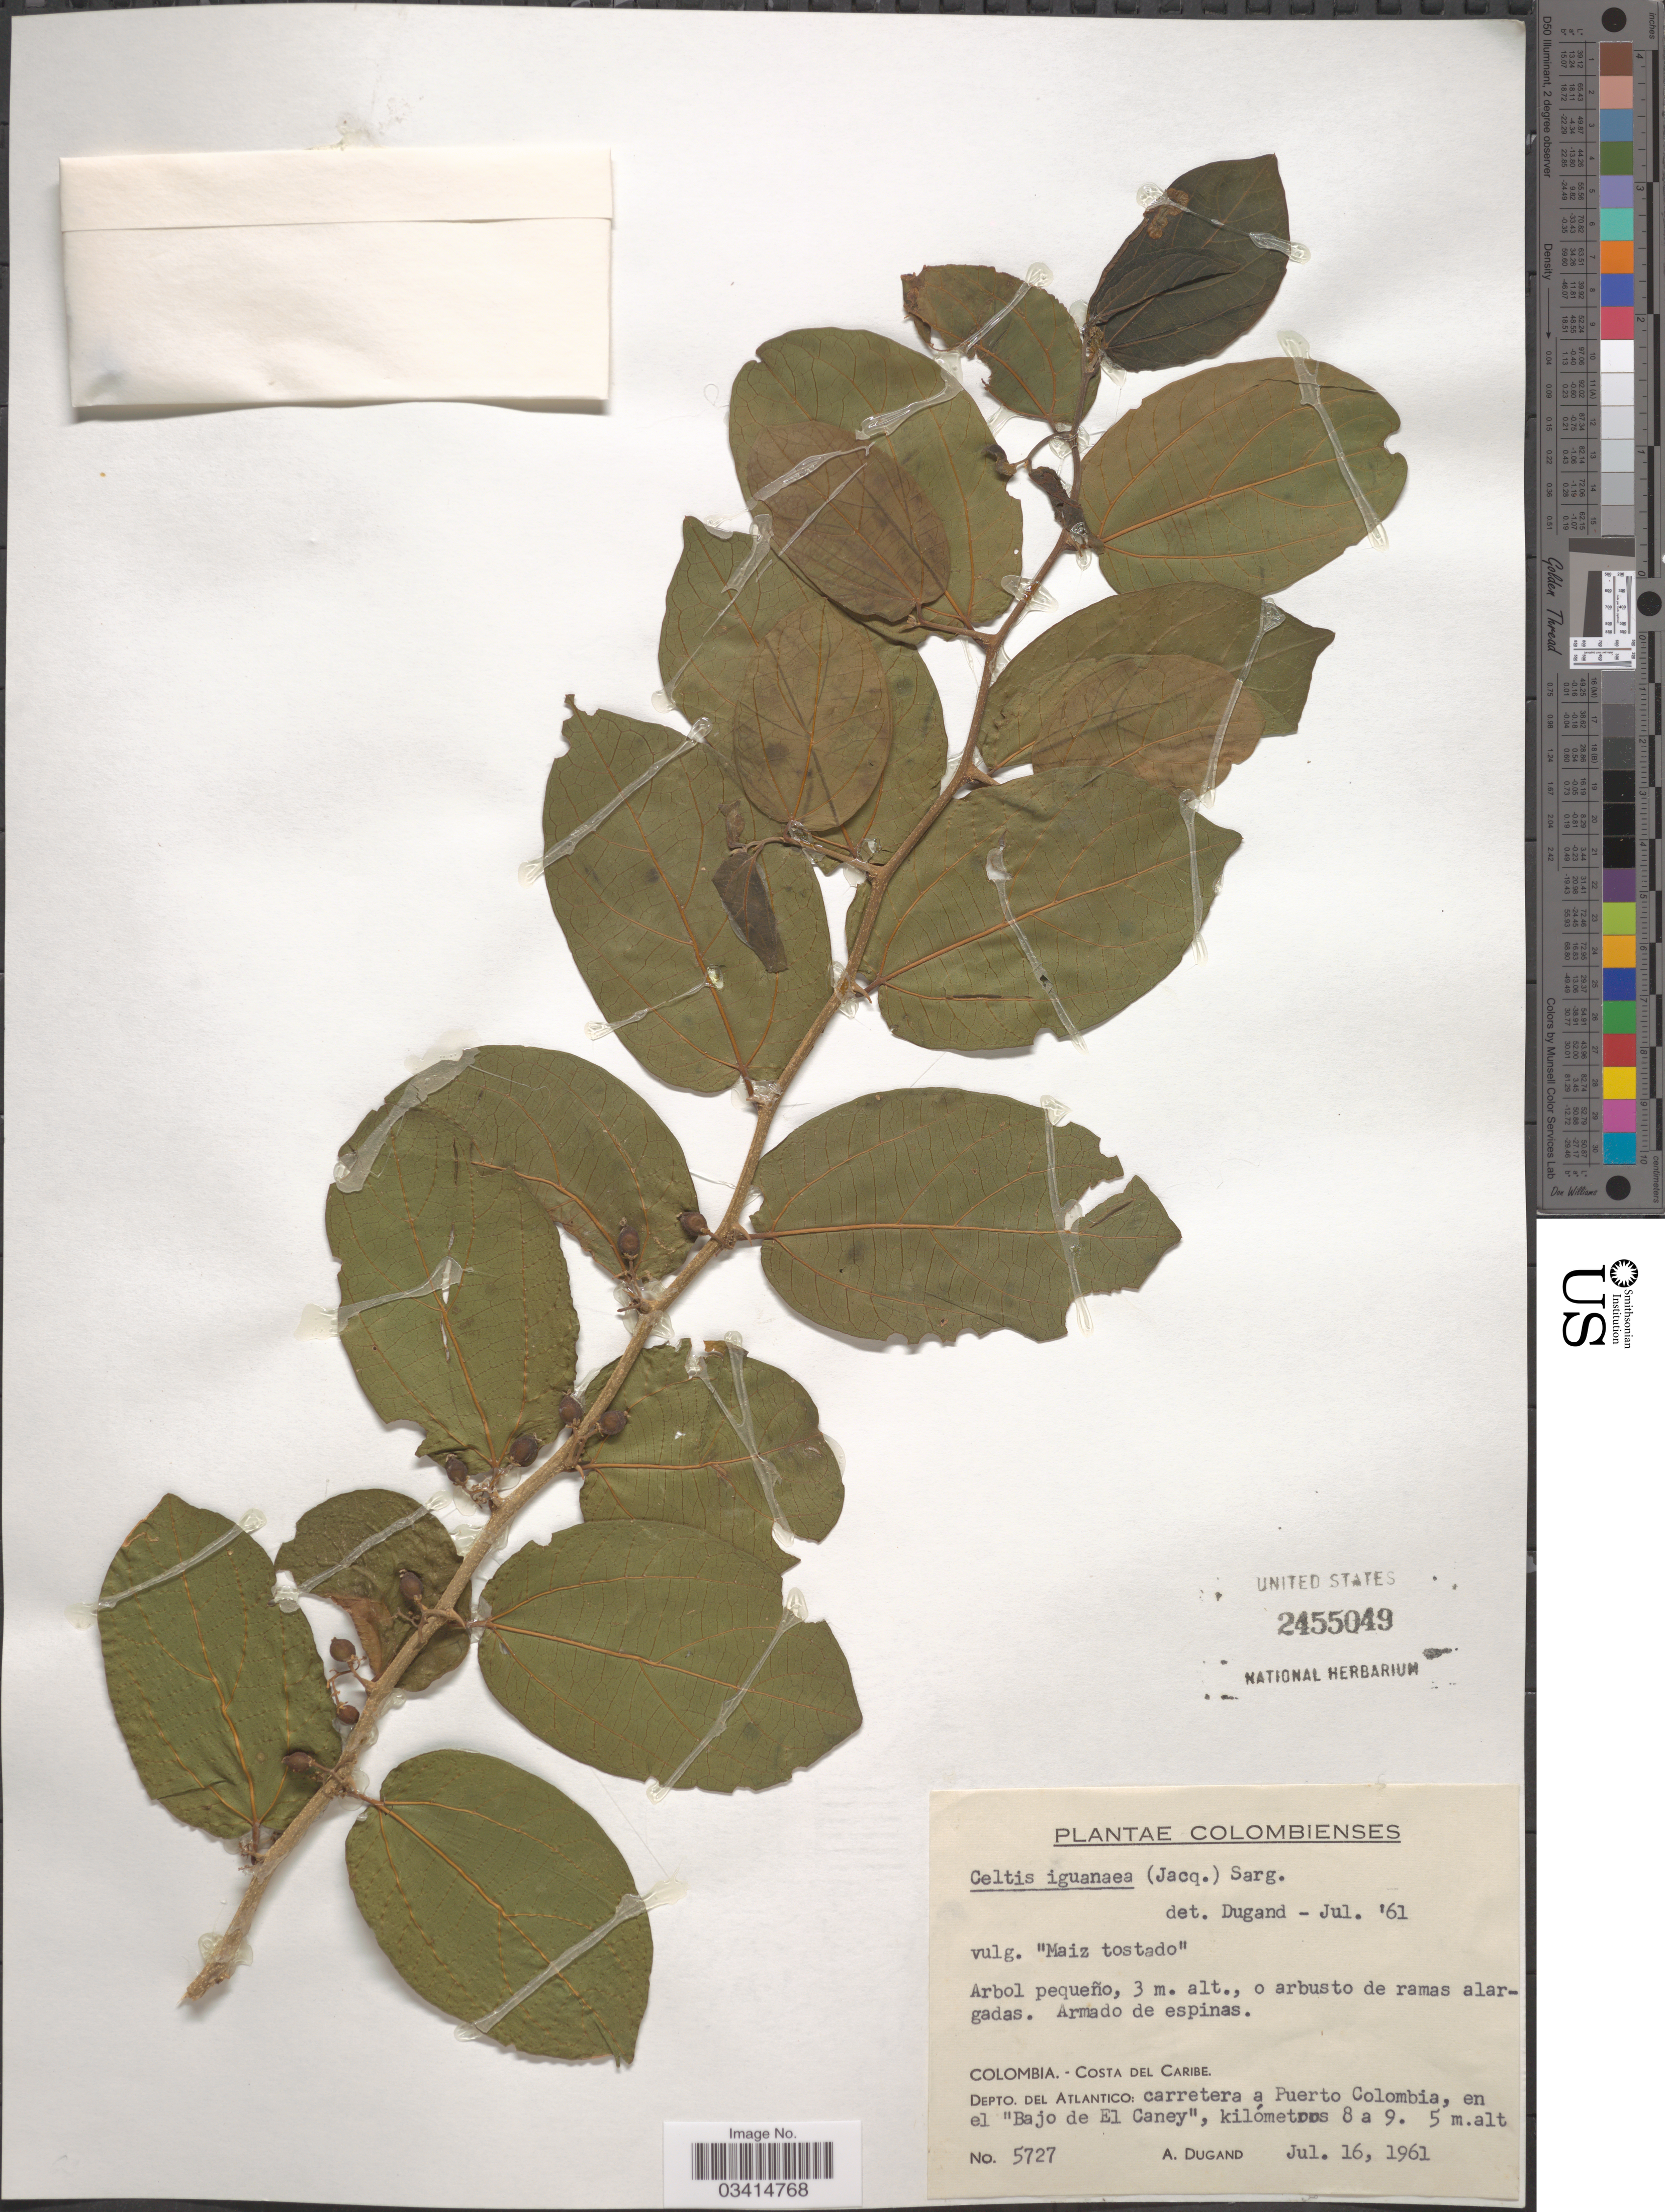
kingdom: Plantae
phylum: Tracheophyta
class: Magnoliopsida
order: Rosales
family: Cannabaceae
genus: Celtis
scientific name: Celtis iguanaea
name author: (Jacq.) Sarg.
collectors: A. Dugand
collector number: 5727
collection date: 1961-07-16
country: Colombia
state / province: Atlántico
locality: Costa Del Caribe. Depto. Del Atlantico: carretera a Puerto Colombia, en el "Bajo de El Caney", kilómetros 8 a 9.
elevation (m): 5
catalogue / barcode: US 2455049